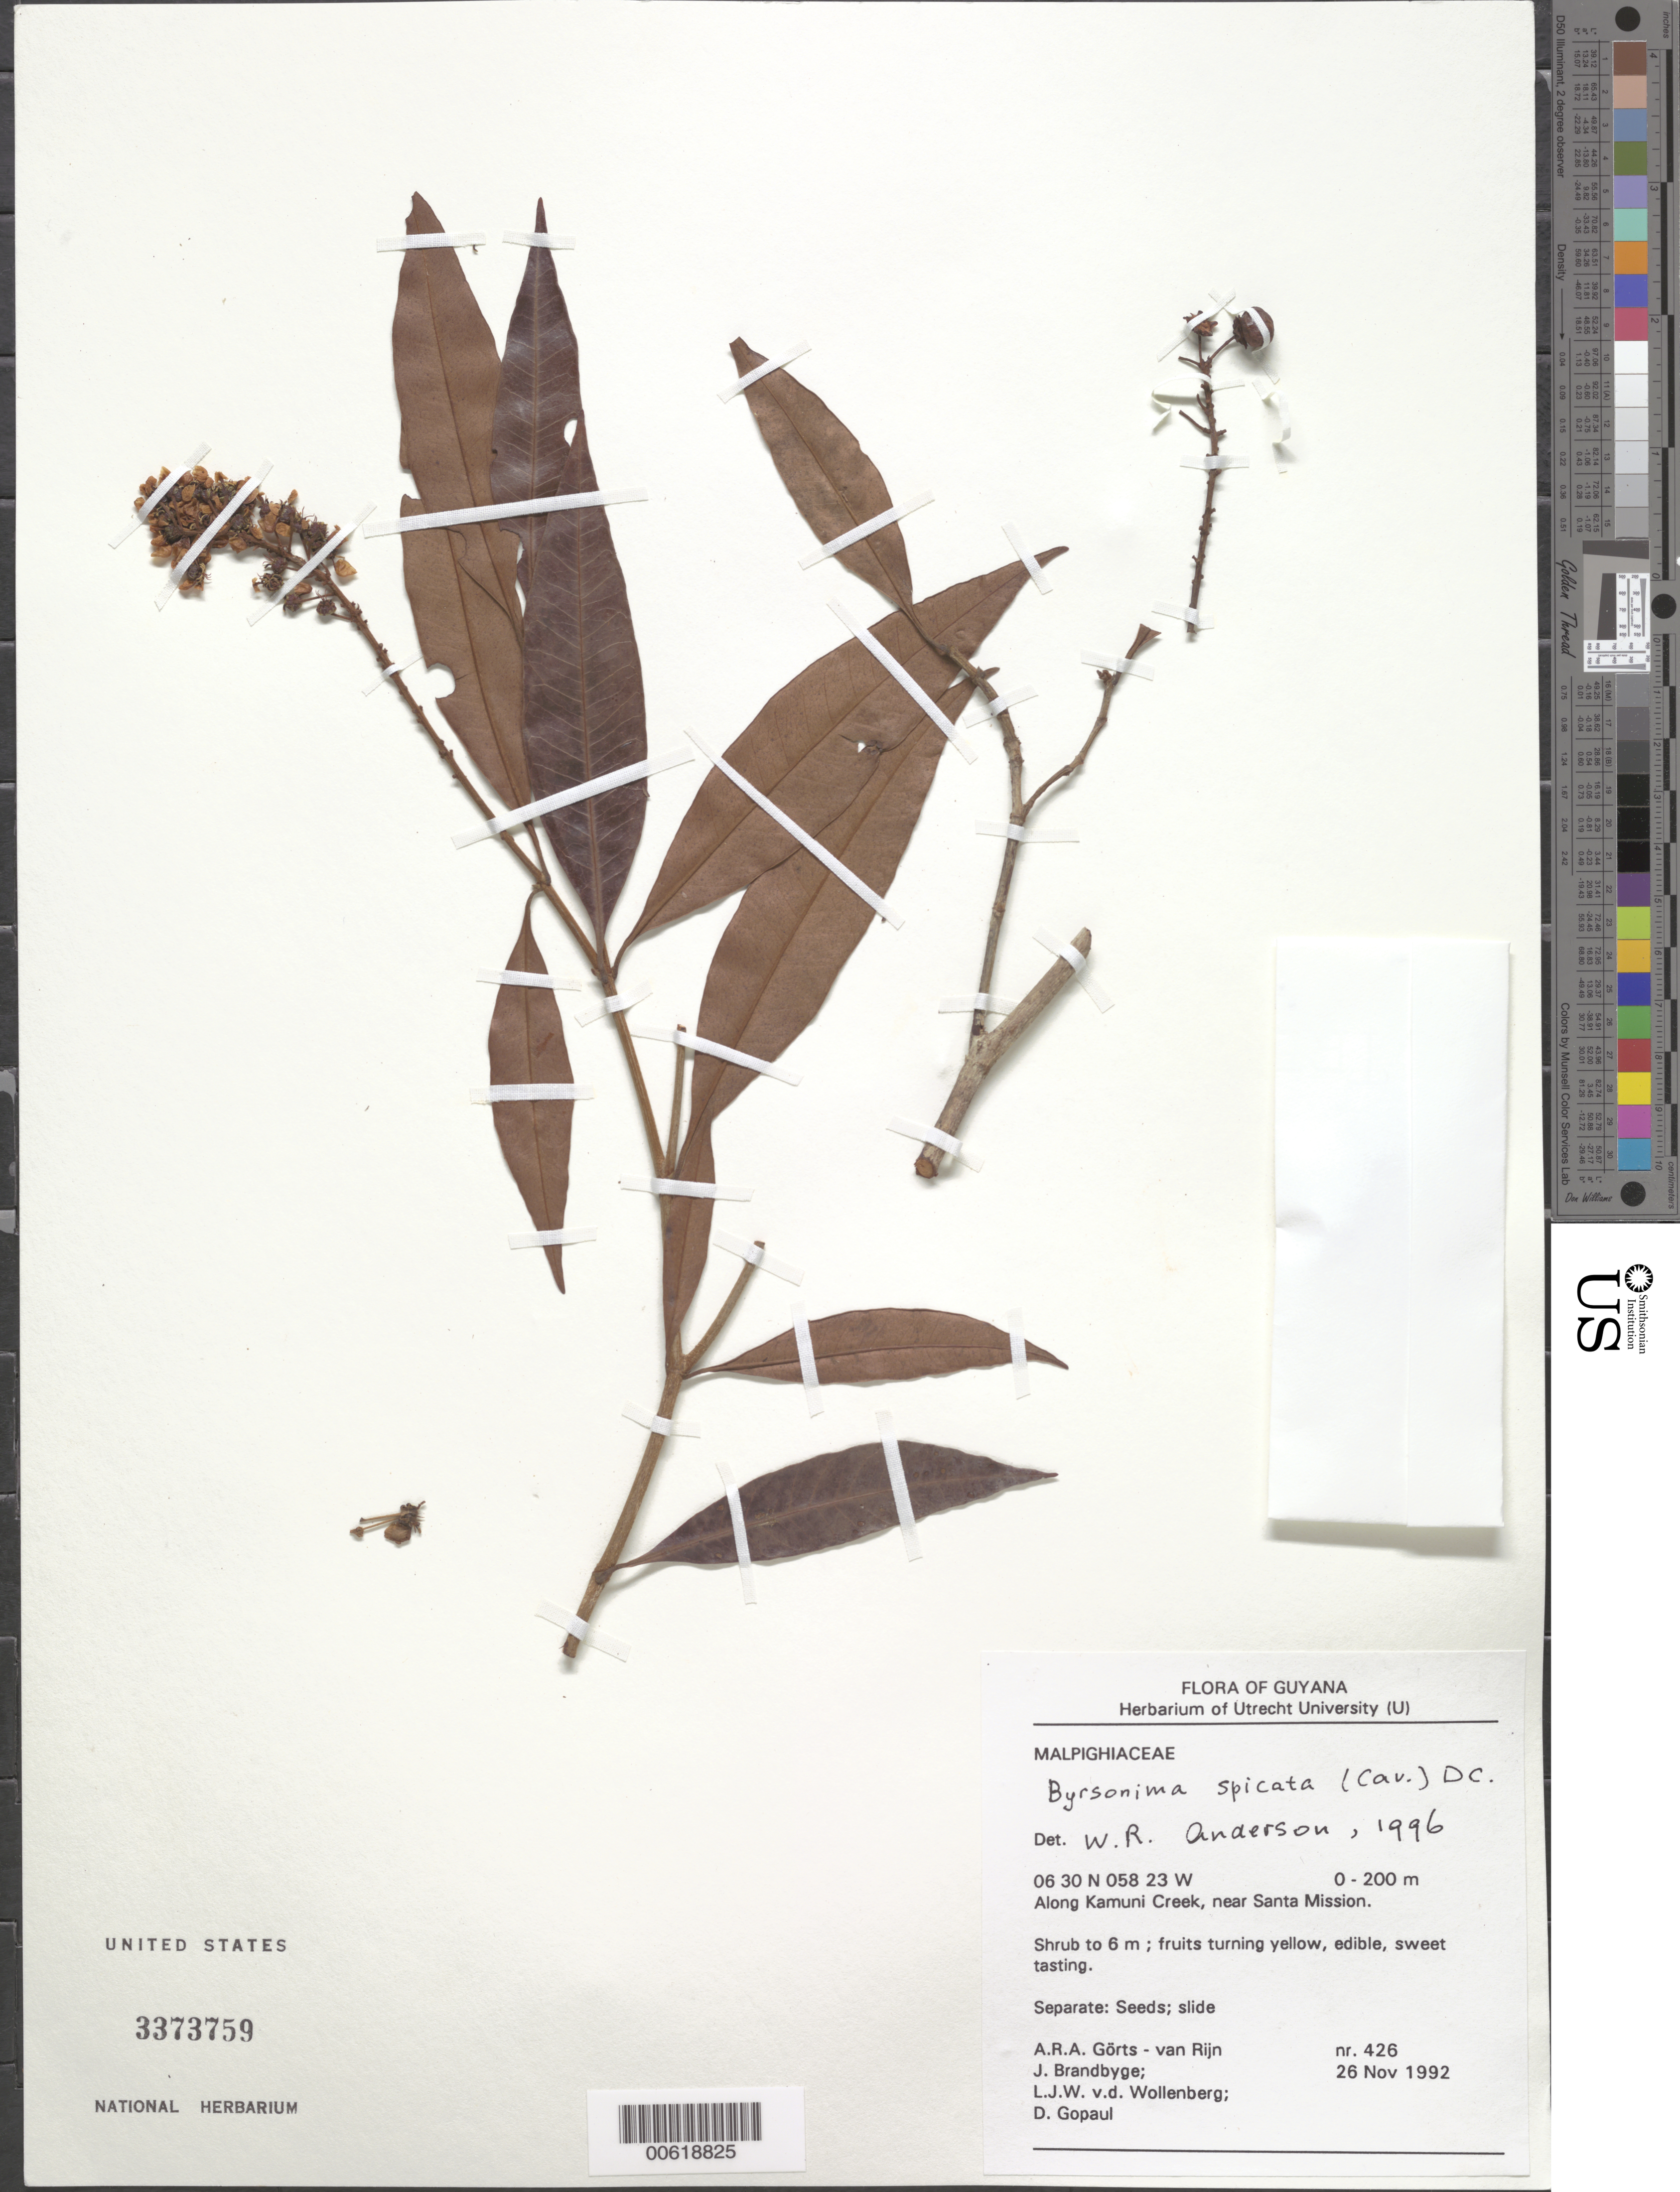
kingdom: Plantae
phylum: Tracheophyta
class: Magnoliopsida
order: Malpighiales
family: Malpighiaceae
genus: Byrsonima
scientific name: Byrsonima spicata (Cav.) DC.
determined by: Anderson, W. R., (MICH), University of Michigan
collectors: A. .R. A. Görts-van Rijn, J. Brandbyge, L. van der Wollenberg & D. Gopaul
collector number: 426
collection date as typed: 26-Nov-92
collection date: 1992-11-26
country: Guyana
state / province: Demerara-Mahaica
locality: Santa Mission, near, along Pokerero Creek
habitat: Along creek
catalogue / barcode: US 3373759